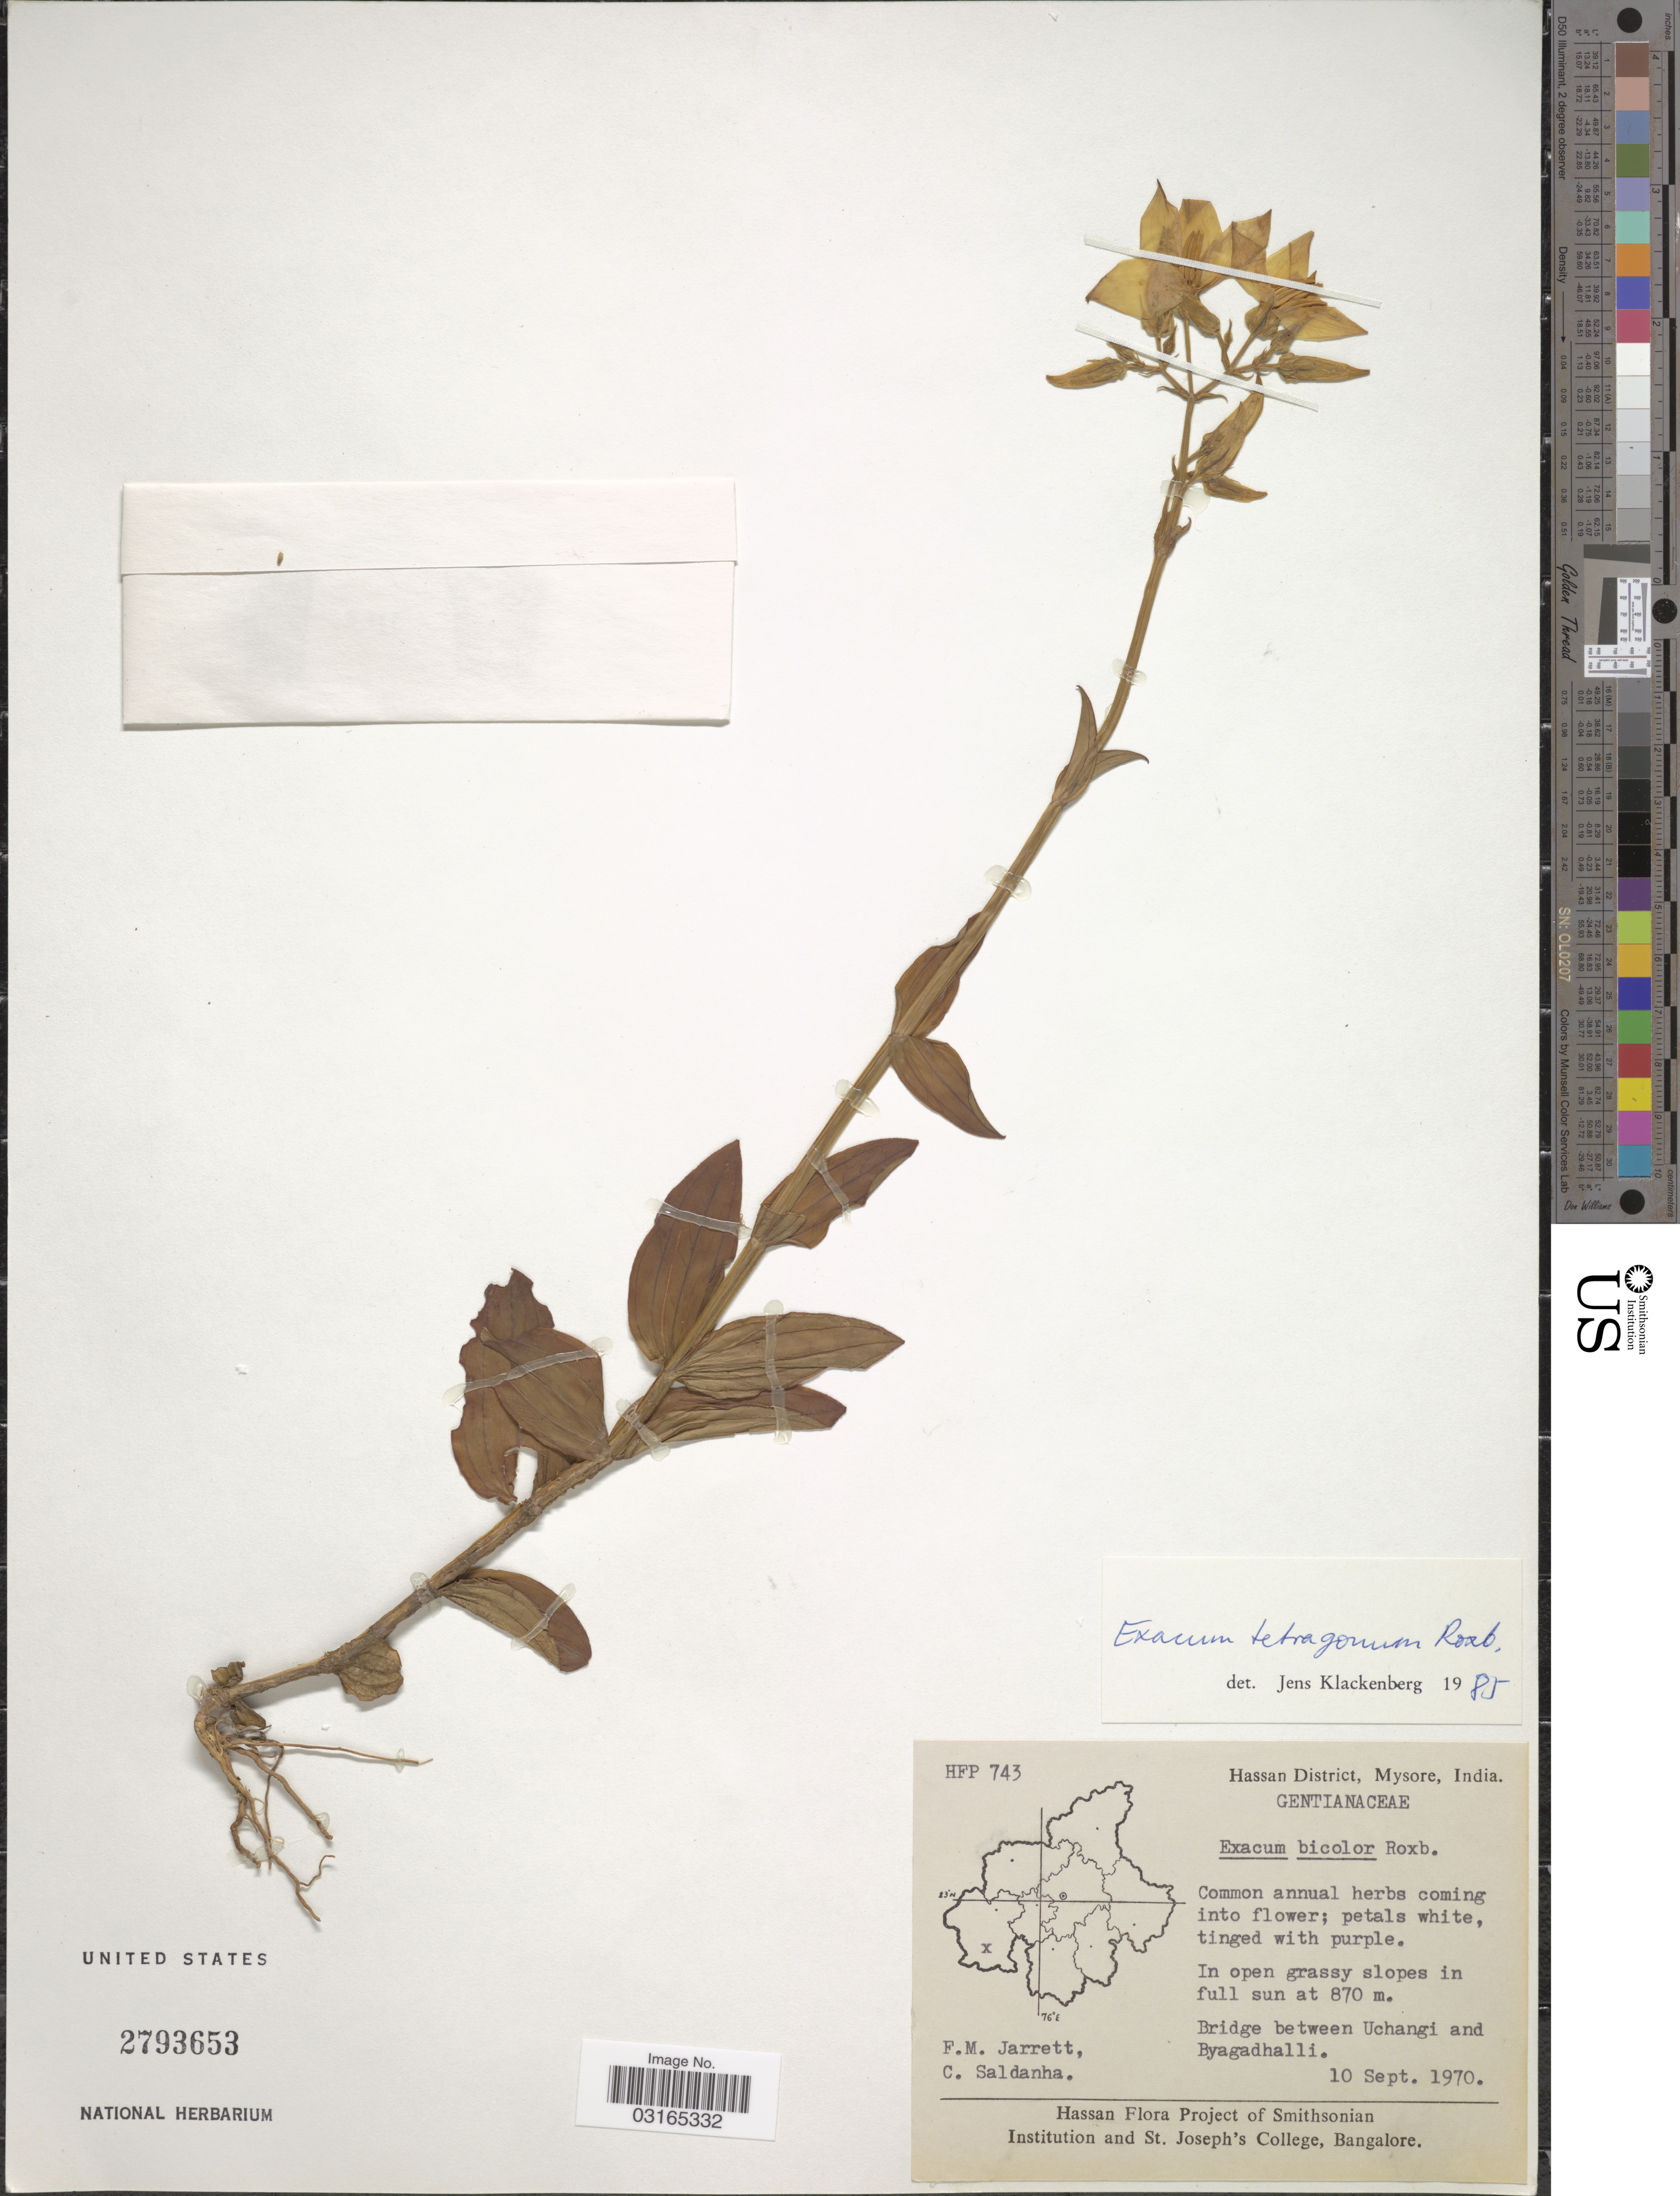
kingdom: Plantae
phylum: Tracheophyta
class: Magnoliopsida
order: Gentianales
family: Gentianaceae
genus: Exacum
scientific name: Exacum tetragonum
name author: Roxb.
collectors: F. M. Jarrett & C. Saldanha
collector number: HFP743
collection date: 1970-09-10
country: India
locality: Hassan District, Mysore. Bridge between Uchangi and Byagadhalli.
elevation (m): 870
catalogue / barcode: US 2793653